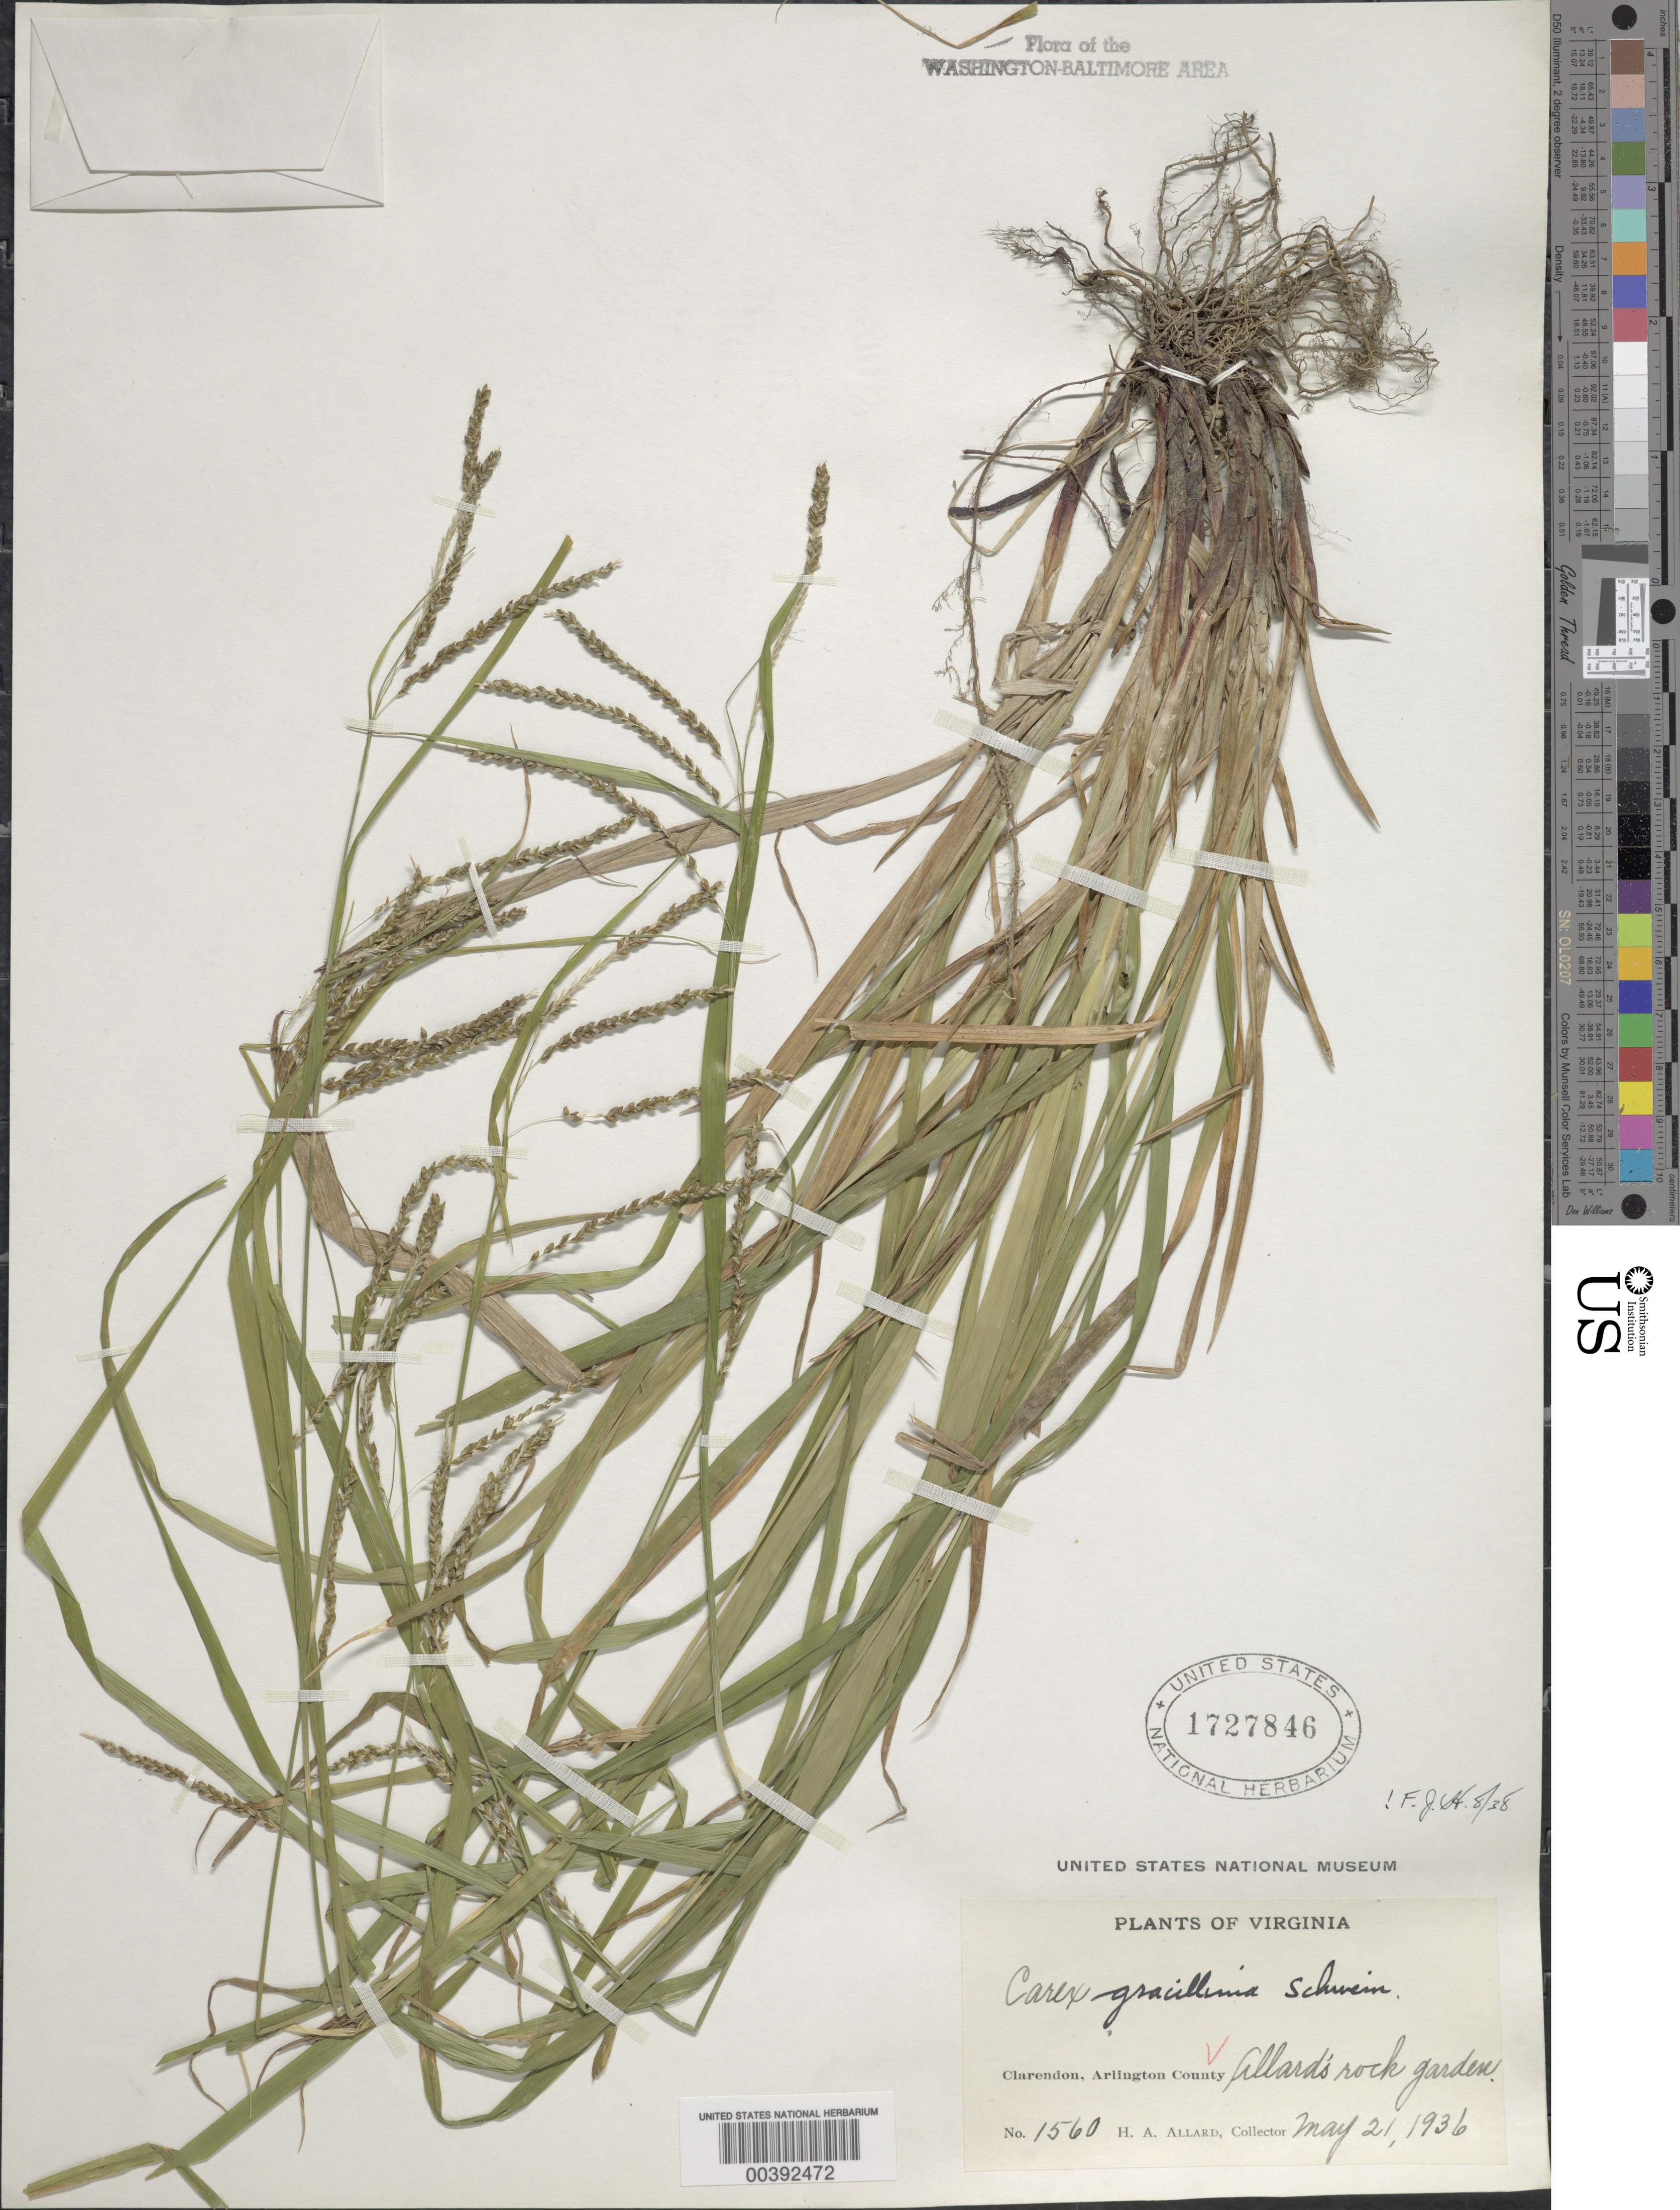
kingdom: Plantae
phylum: Tracheophyta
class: Liliopsida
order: Poales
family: Cyperaceae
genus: Carex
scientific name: Carex gracillima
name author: Schwein.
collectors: H. A. Allard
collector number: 1560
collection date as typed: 21 May 1936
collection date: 1936-05-21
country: United States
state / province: Virginia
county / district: Arlington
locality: Clarendon, Allards garden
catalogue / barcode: US 1727846